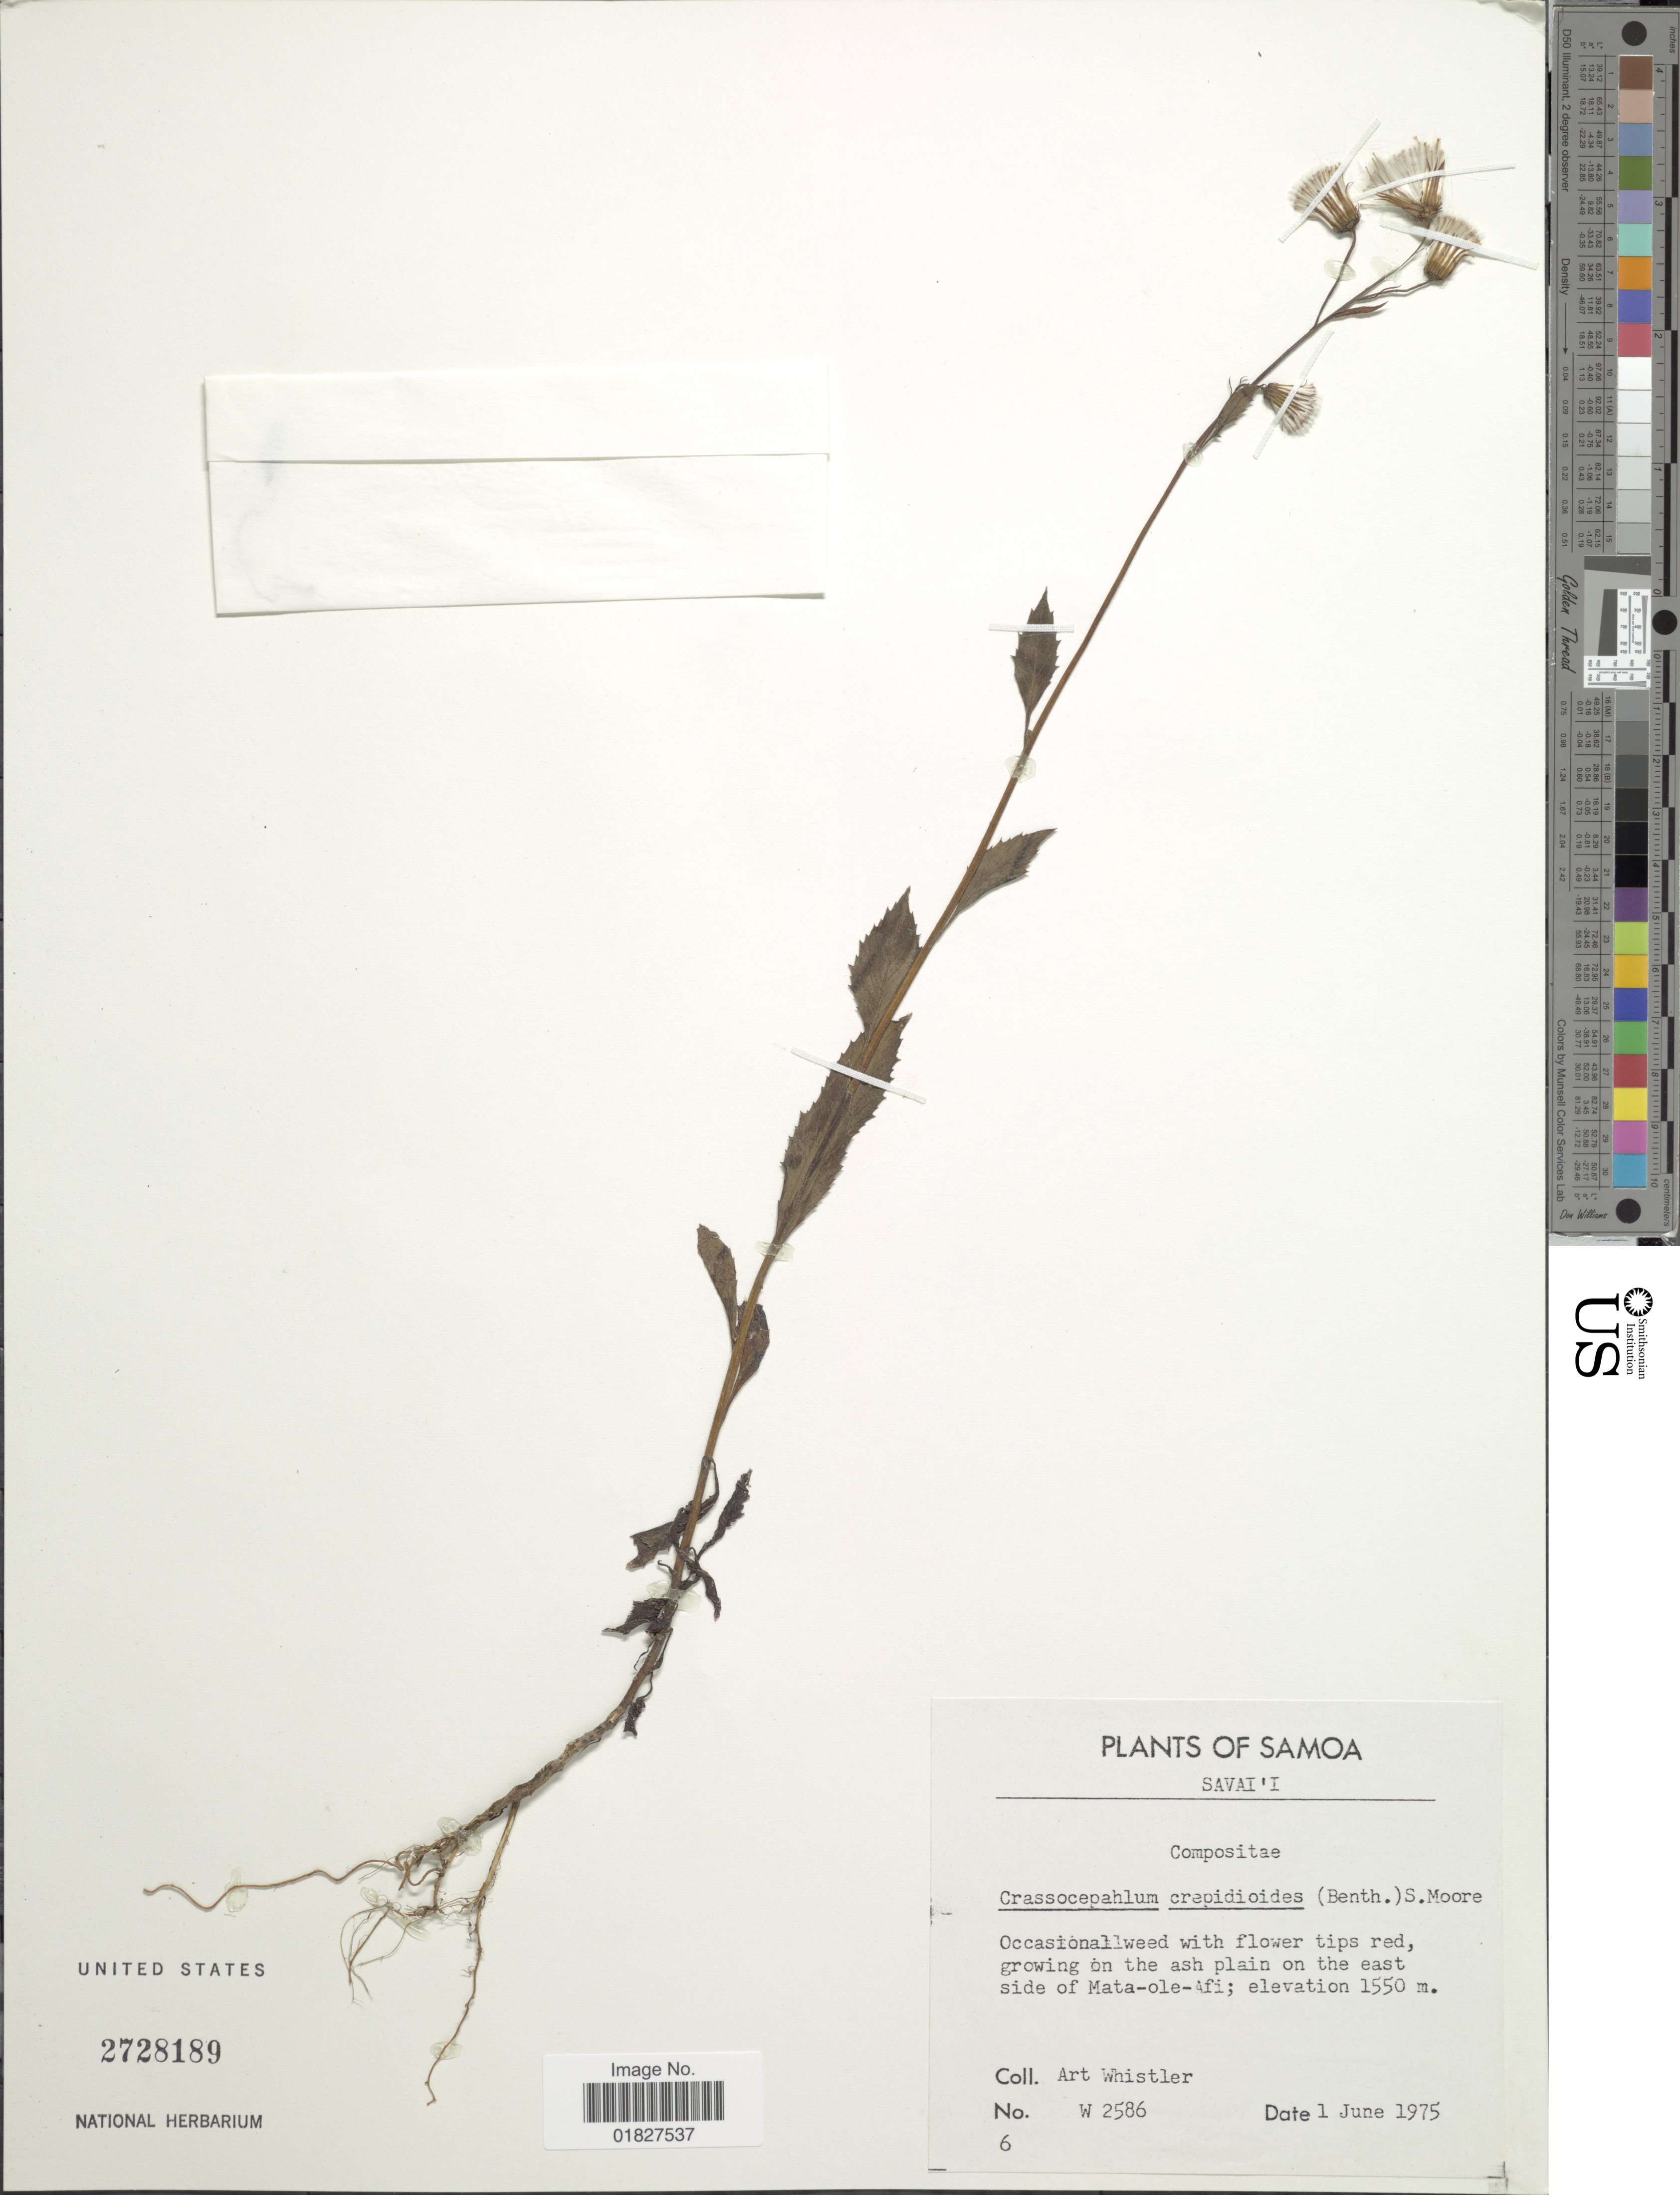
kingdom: Plantae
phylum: Tracheophyta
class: Magnoliopsida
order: Asterales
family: Asteraceae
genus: Crassocephalum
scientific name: Crassocephalum crepidioides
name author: (Benth.) S. Moore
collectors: A. Whistler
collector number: W2586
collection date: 1975-06-01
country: Samoa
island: Savai'i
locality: Savai'i, east side of Mata-ole-Afi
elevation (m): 1550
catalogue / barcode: US 2728189